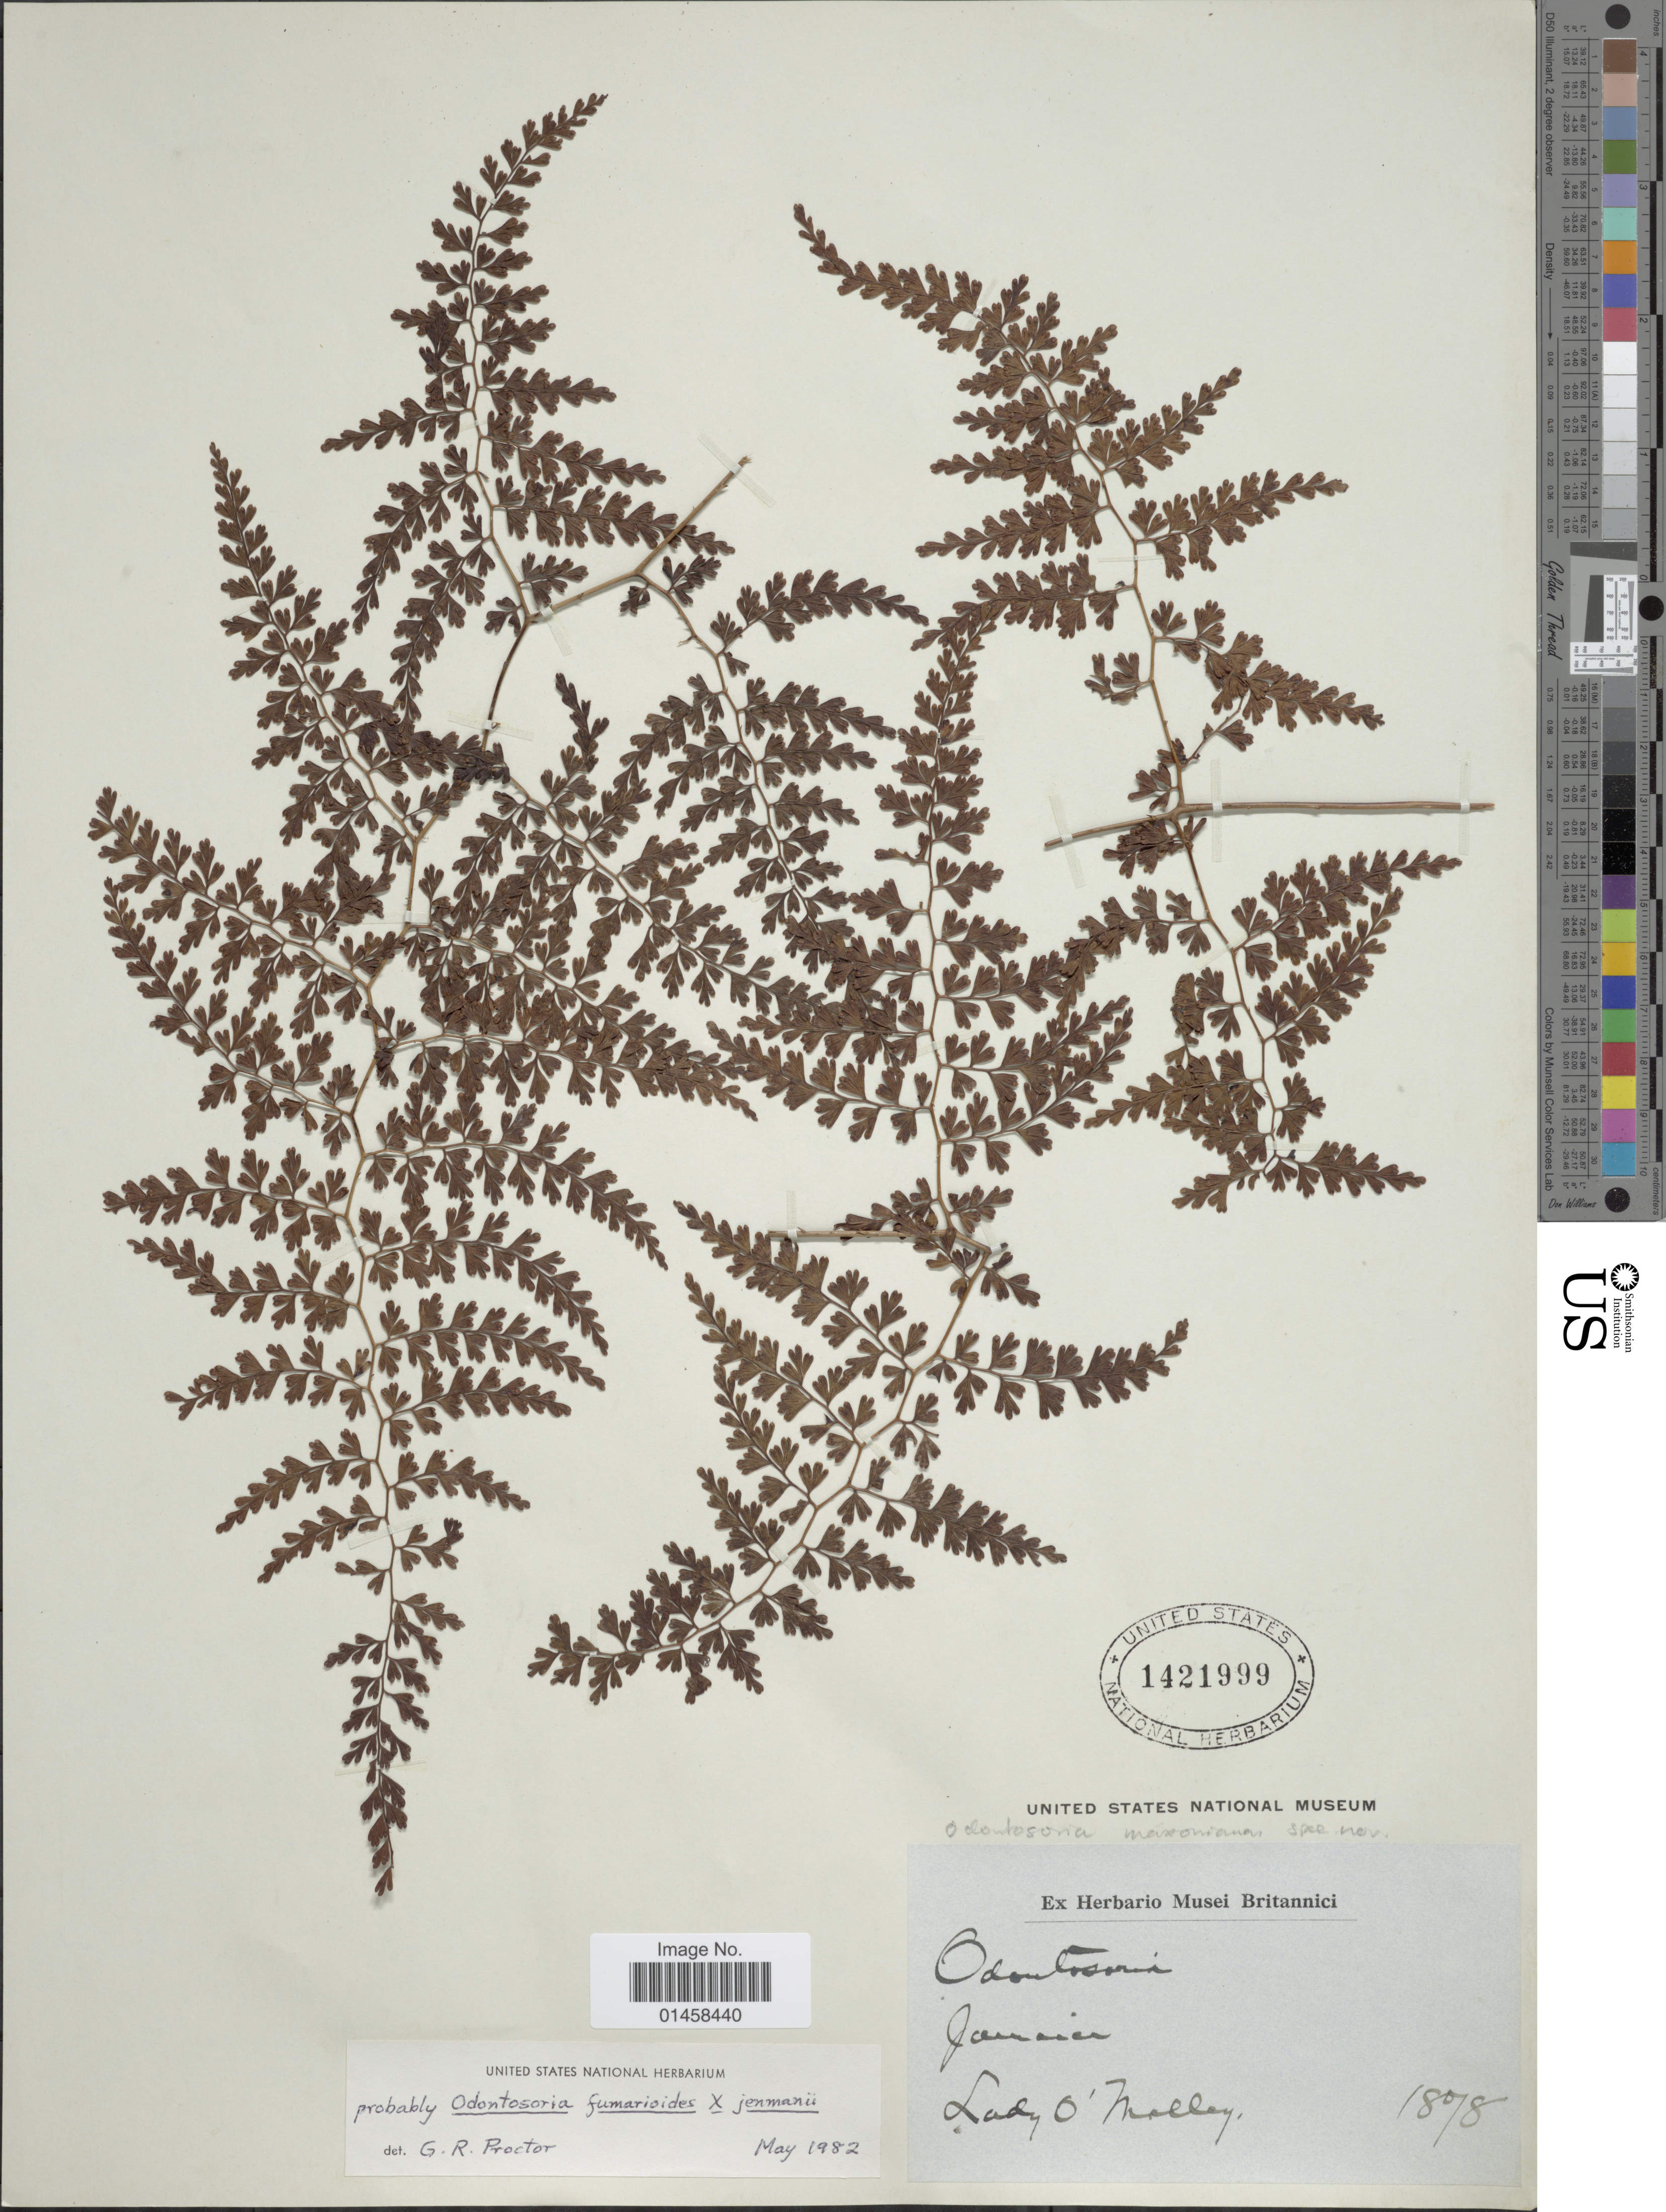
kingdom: Plantae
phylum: Tracheophyta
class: Polypodiopsida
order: Polypodiales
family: Lindsaeaceae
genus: Odontosoria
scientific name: Odontosoria fumarioides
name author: (Sw.) J. Sm.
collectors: L. O'malley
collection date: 1878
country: Jamaica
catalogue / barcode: US 1421999